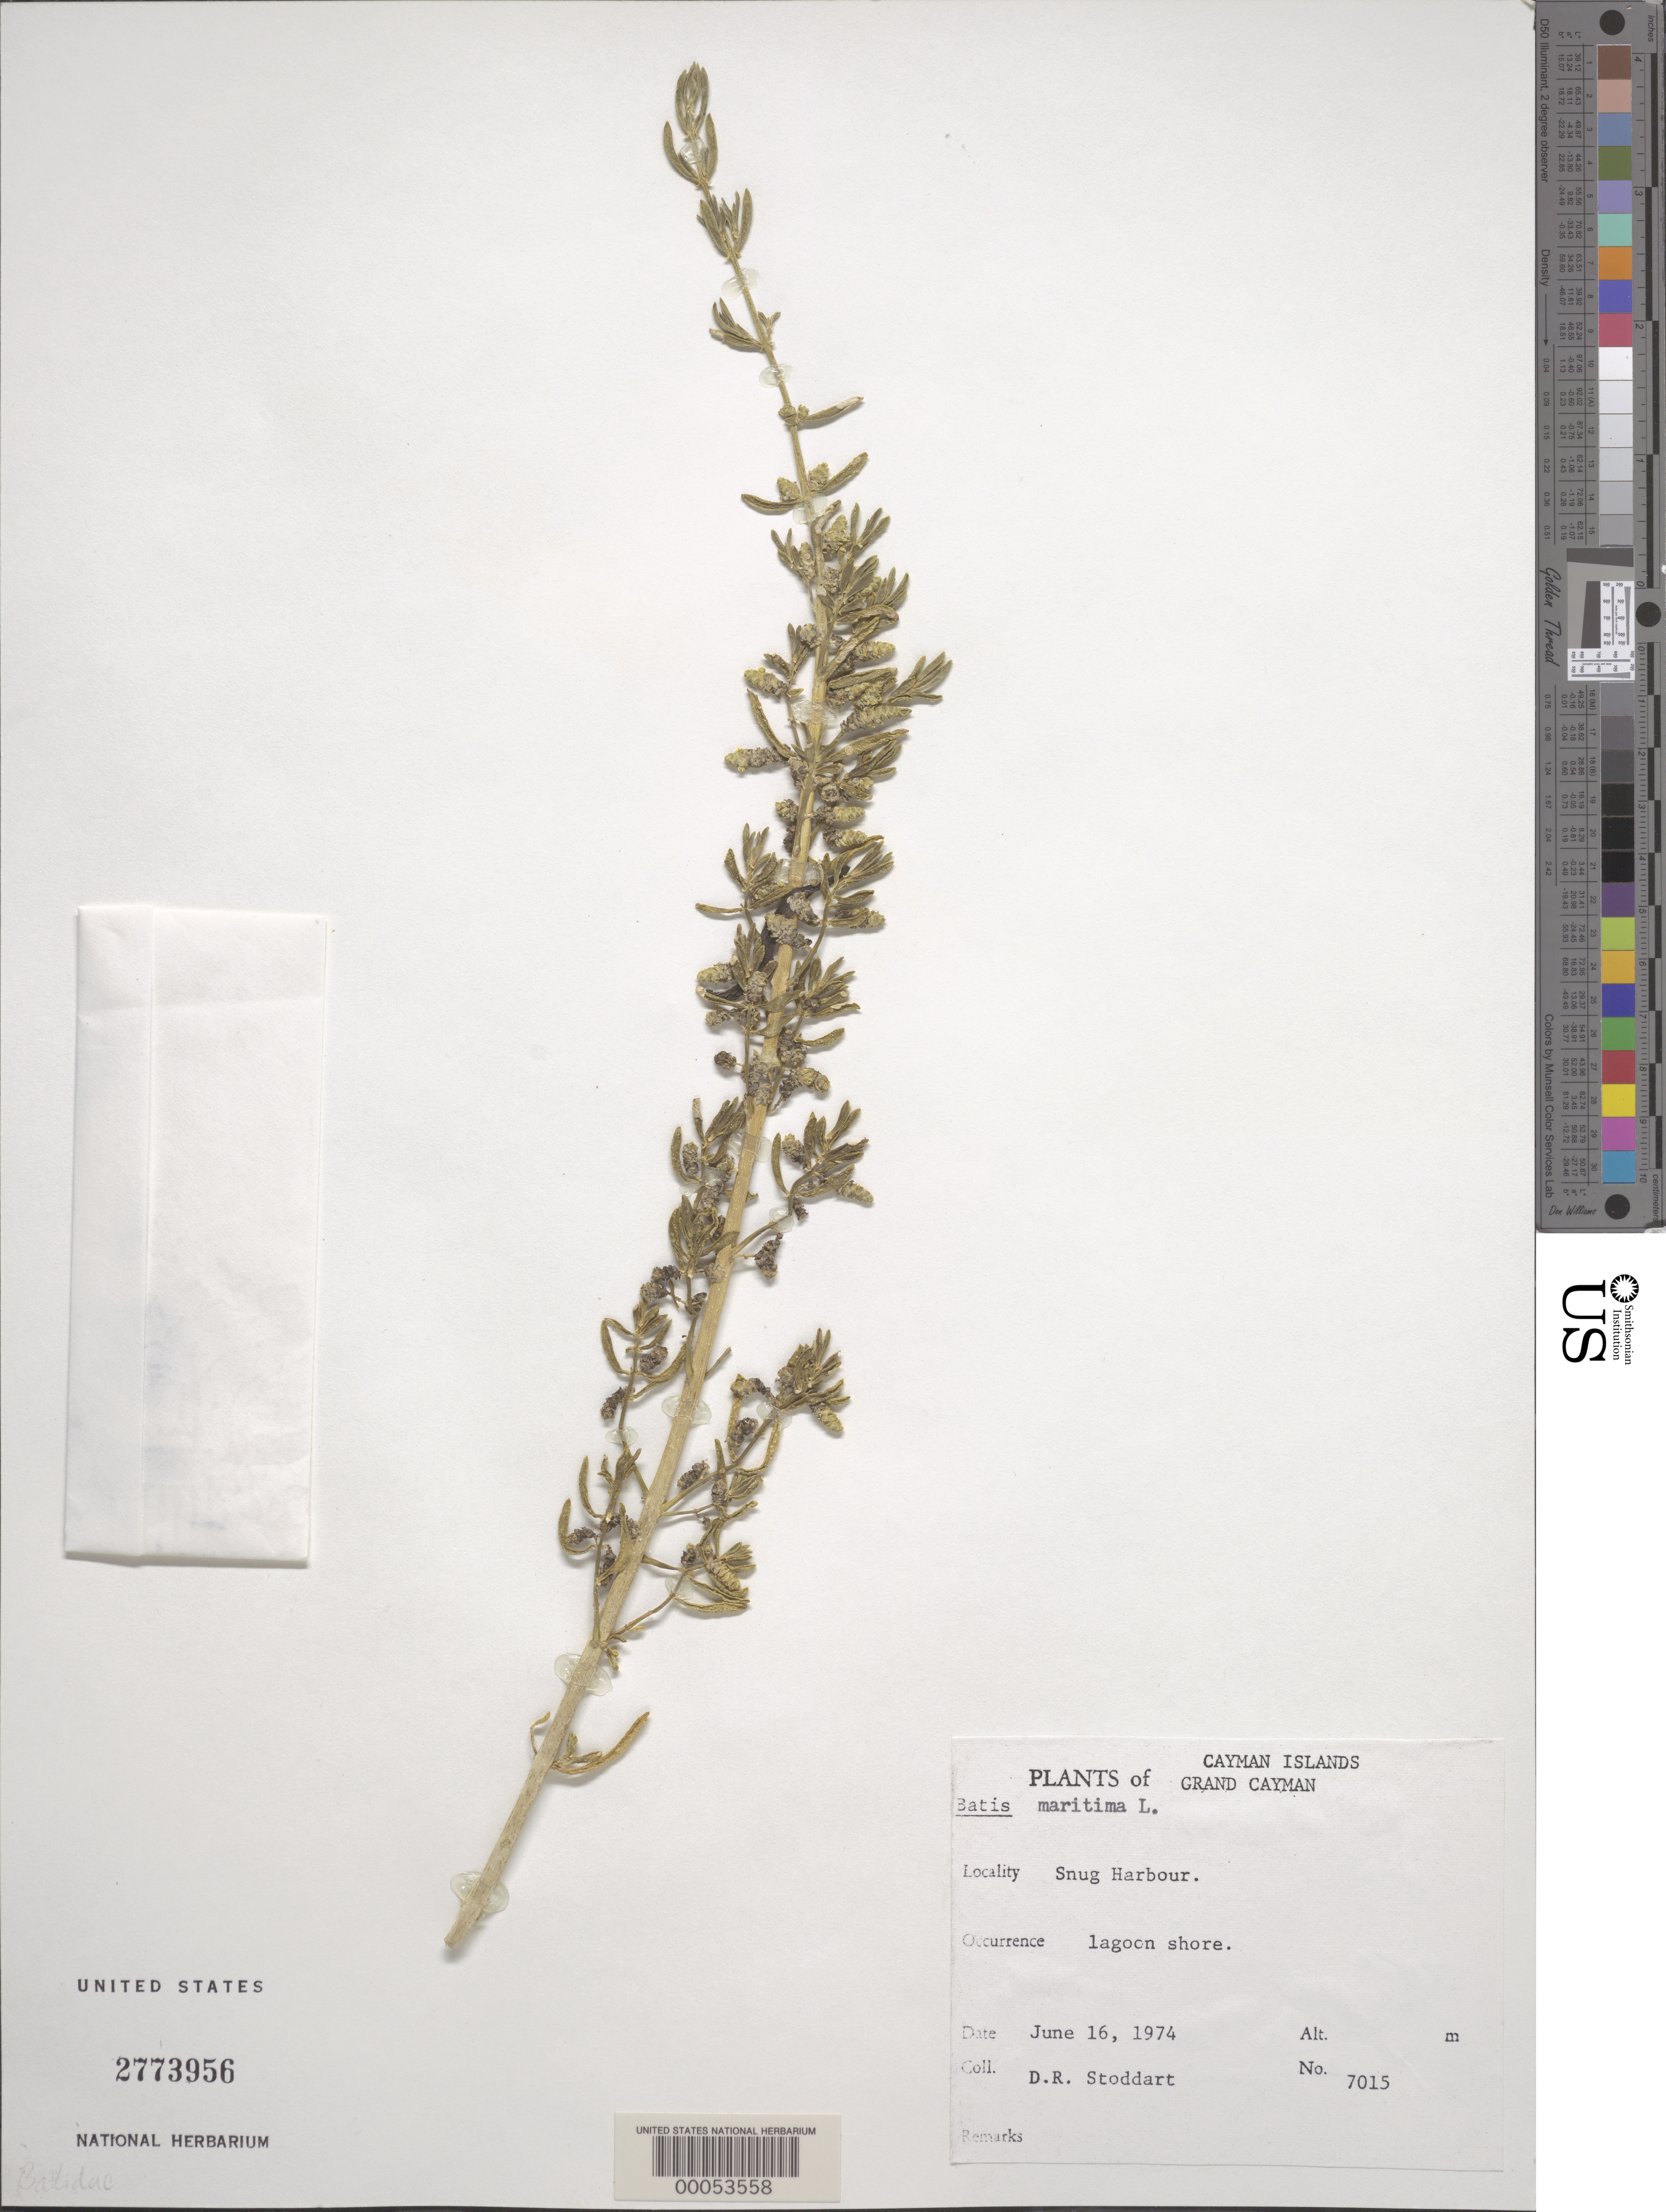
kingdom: Plantae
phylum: Tracheophyta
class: Magnoliopsida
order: Brassicales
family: Bataceae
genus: Batis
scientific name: Batis maritima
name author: L.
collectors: D. R. Stoddart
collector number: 7015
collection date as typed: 16 Jun 1974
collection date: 1974-06-16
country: Cayman Islands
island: Grand Cayman Island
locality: Snug Harbor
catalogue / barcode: US 2773956